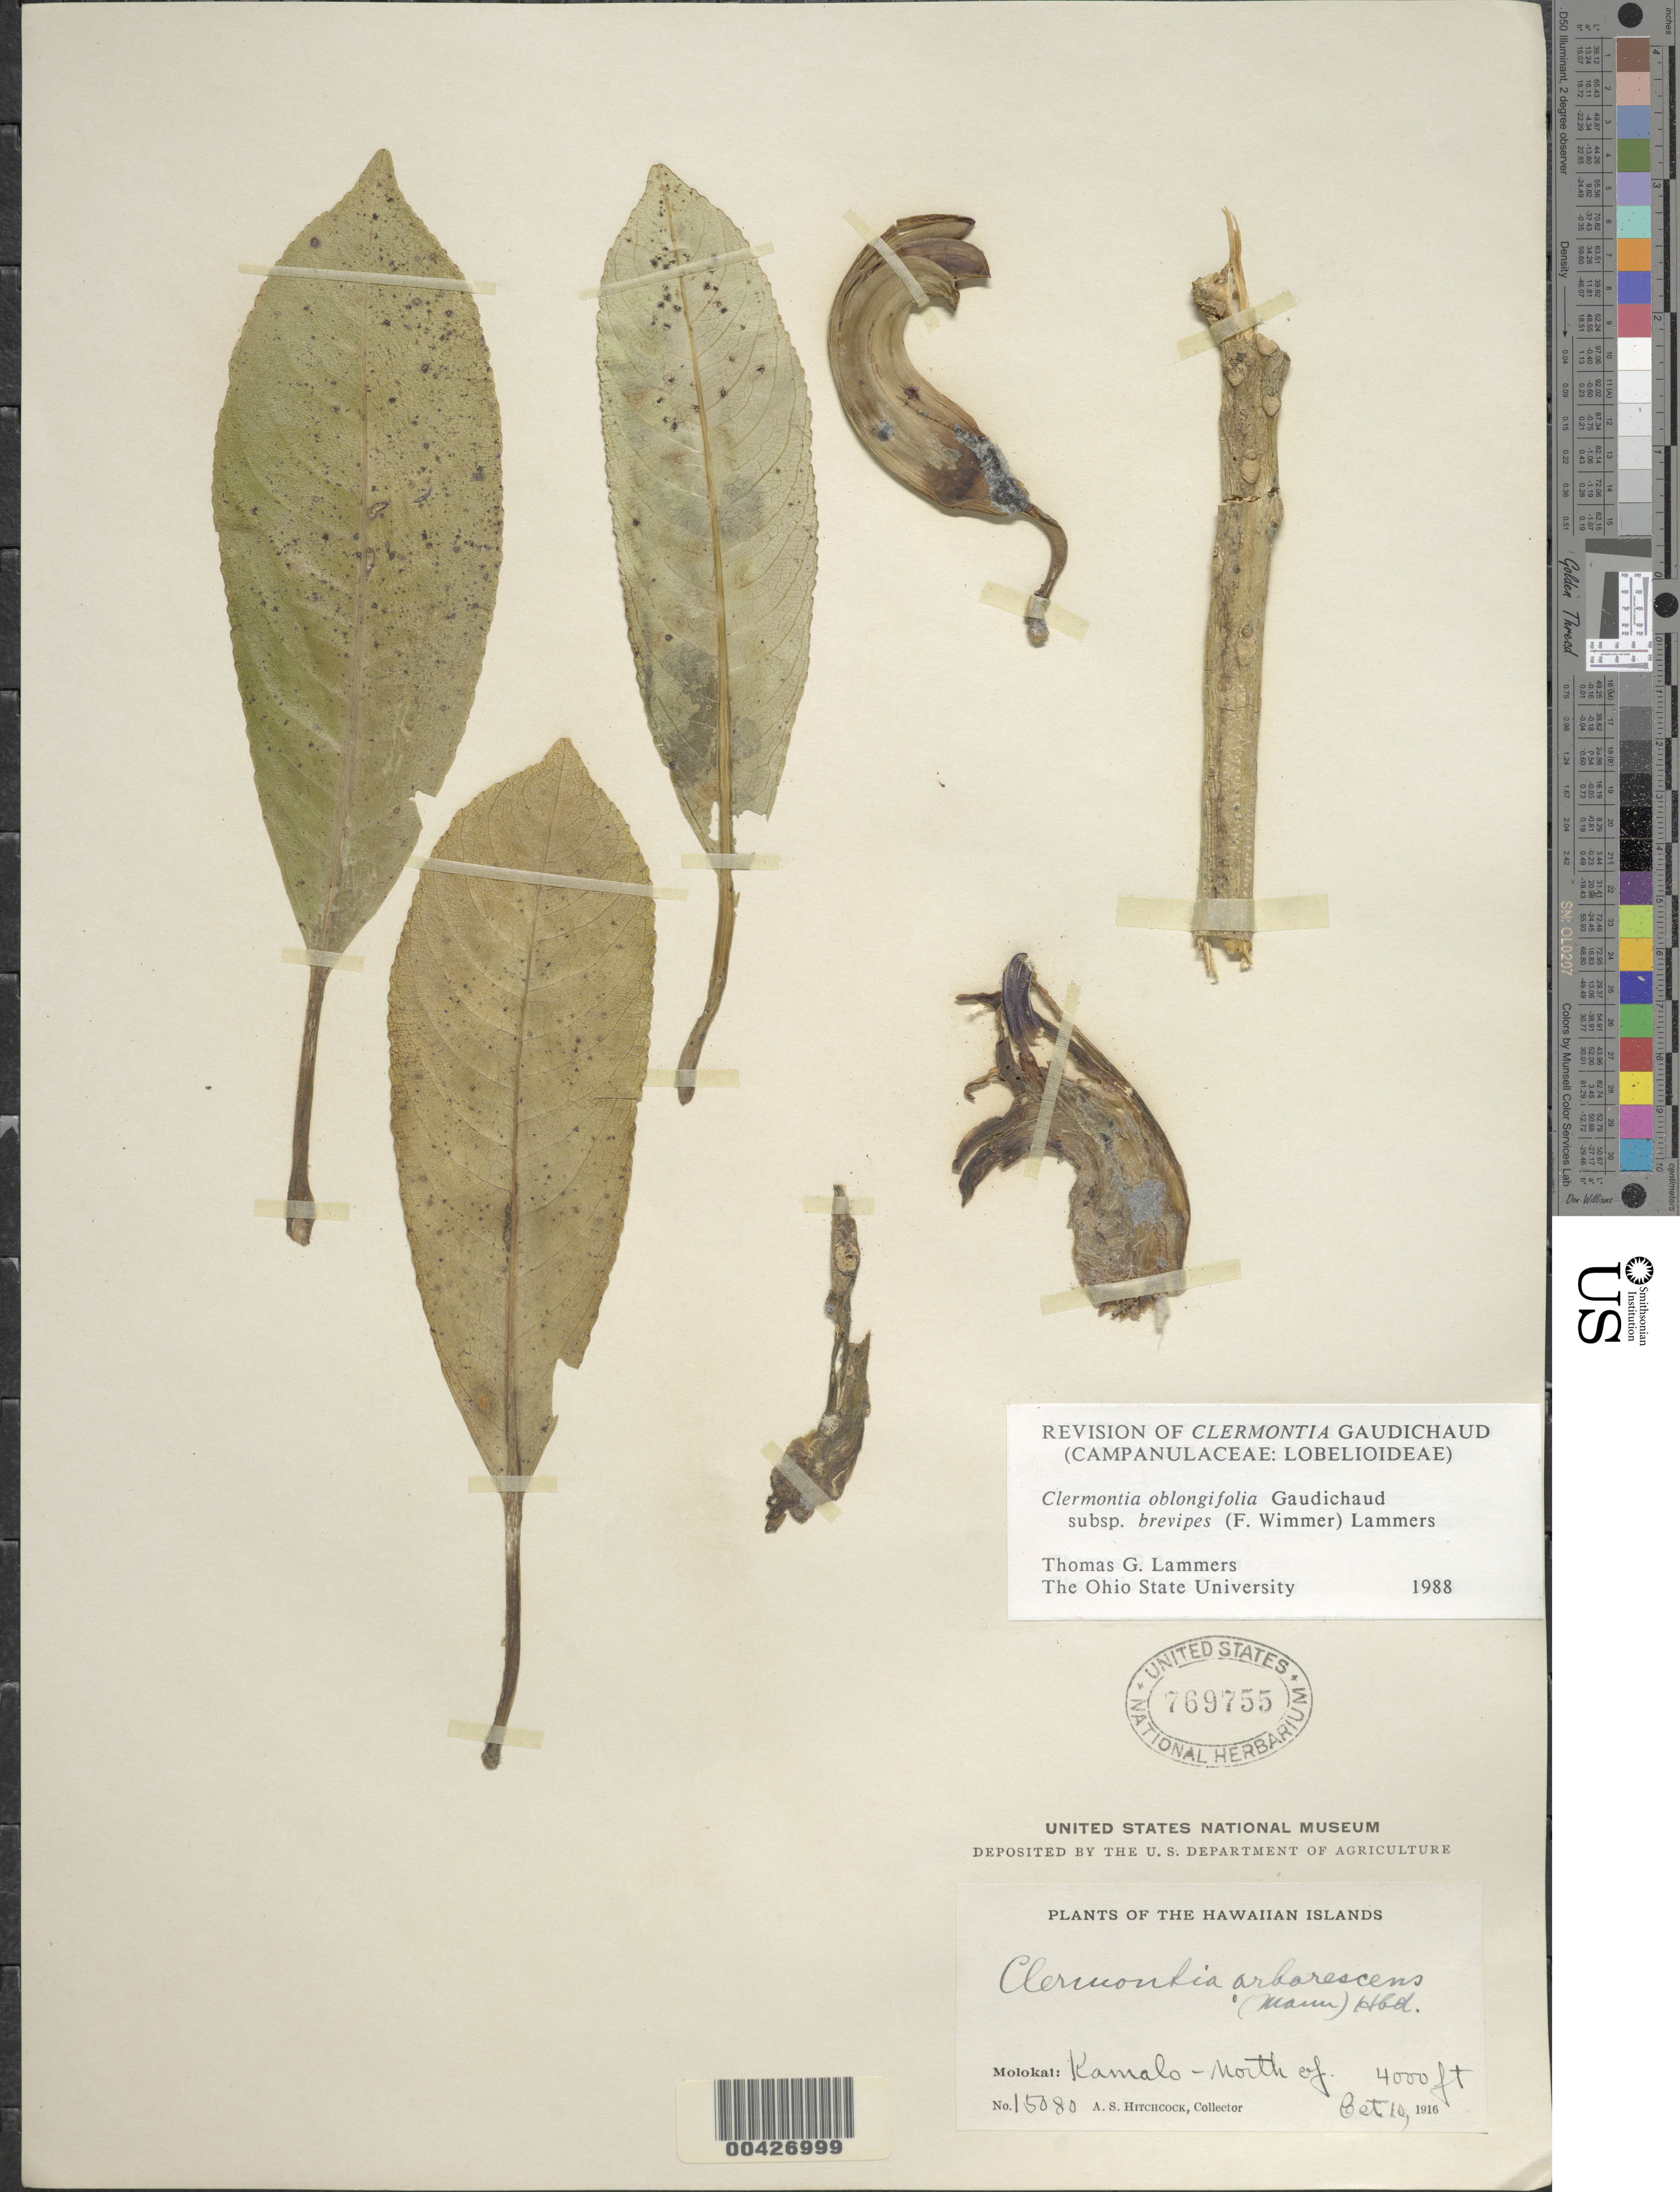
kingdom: Plantae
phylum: Tracheophyta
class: Magnoliopsida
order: Asterales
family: Campanulaceae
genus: Clermontia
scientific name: Clermontia oblongifolia subsp. brevipes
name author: (E. Wimm.) Lammers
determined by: Lammers, T. G.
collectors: A. S. Hitchcock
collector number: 15080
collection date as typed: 10 Oct 1916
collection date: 1916-10-10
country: United States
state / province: Hawaii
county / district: Maui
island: Moloka'i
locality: north of Kamalo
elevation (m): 1219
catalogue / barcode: US 769755